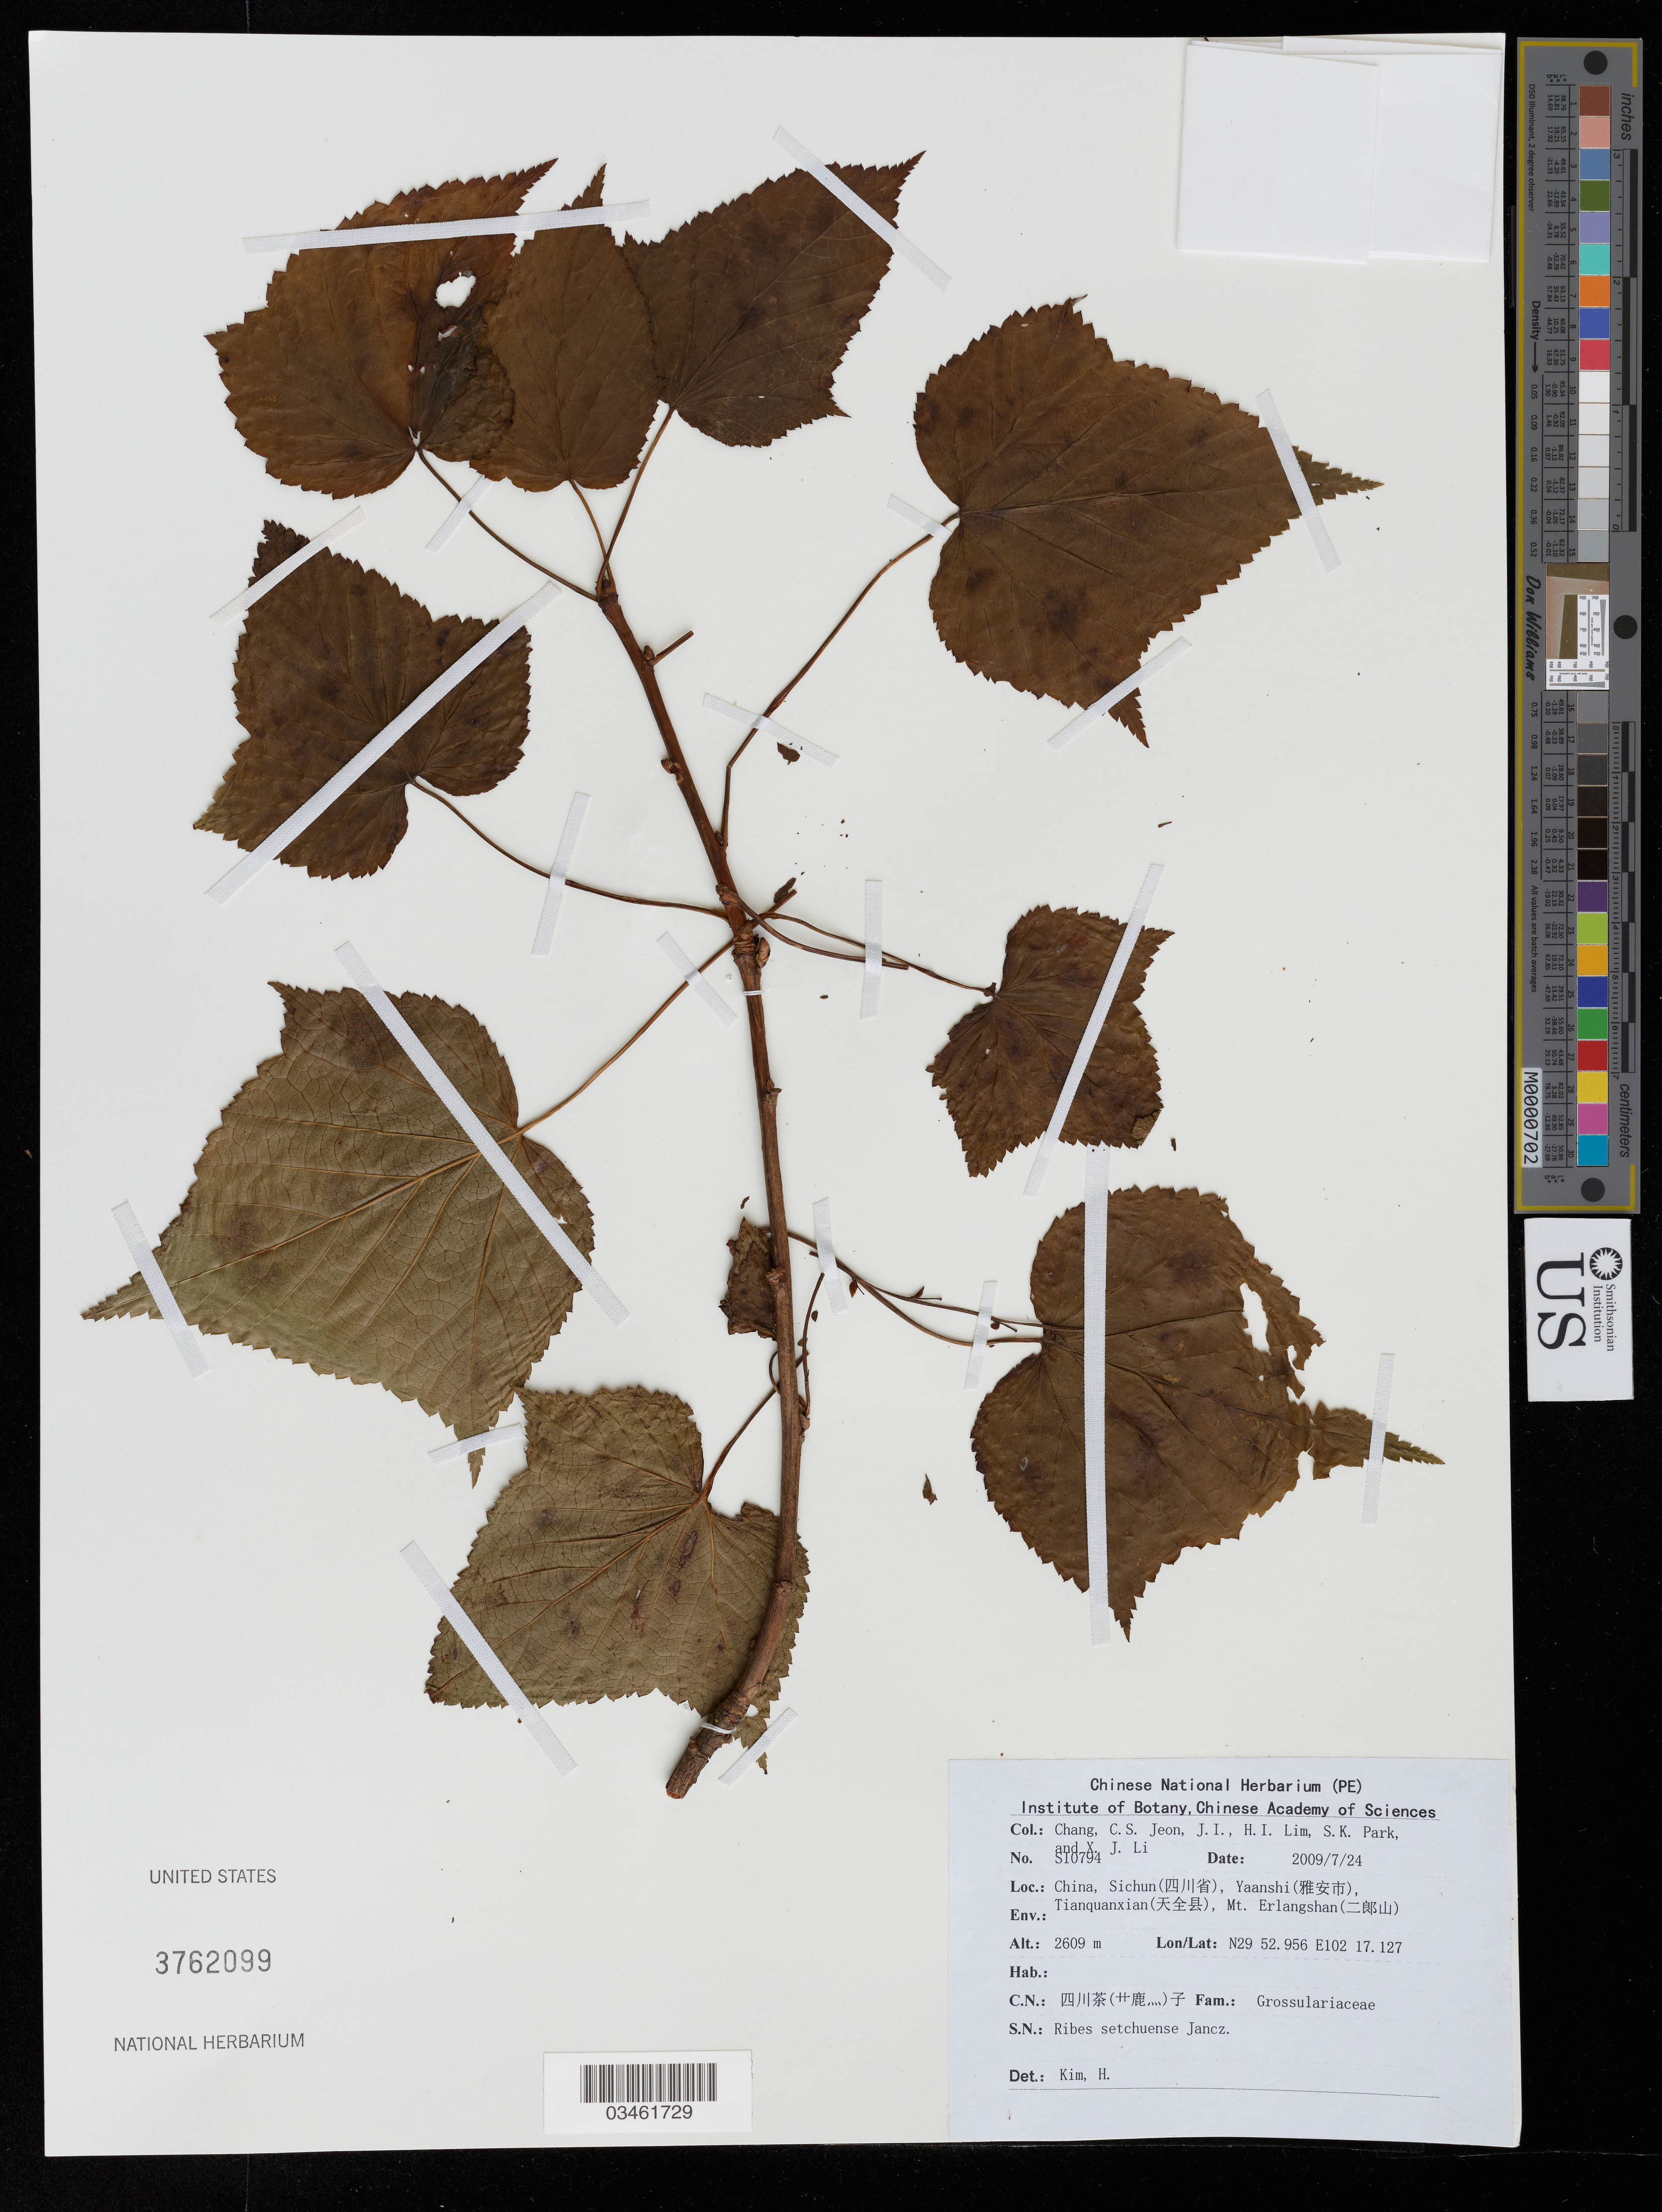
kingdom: Plantae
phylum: Tracheophyta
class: Magnoliopsida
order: Saxifragales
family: Grossulariaceae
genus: Ribes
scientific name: Ribes setchuense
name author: Jancz.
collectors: C. S. Chang, J. Jeon, H. Lim, S. Park & X. Li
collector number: S10794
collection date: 2009-07-24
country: China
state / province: Sichuan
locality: Sichun (X), Yaanshi (X), Tianquanxian (X), Mt. Erlangshan (X).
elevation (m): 2609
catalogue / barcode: US 3762099